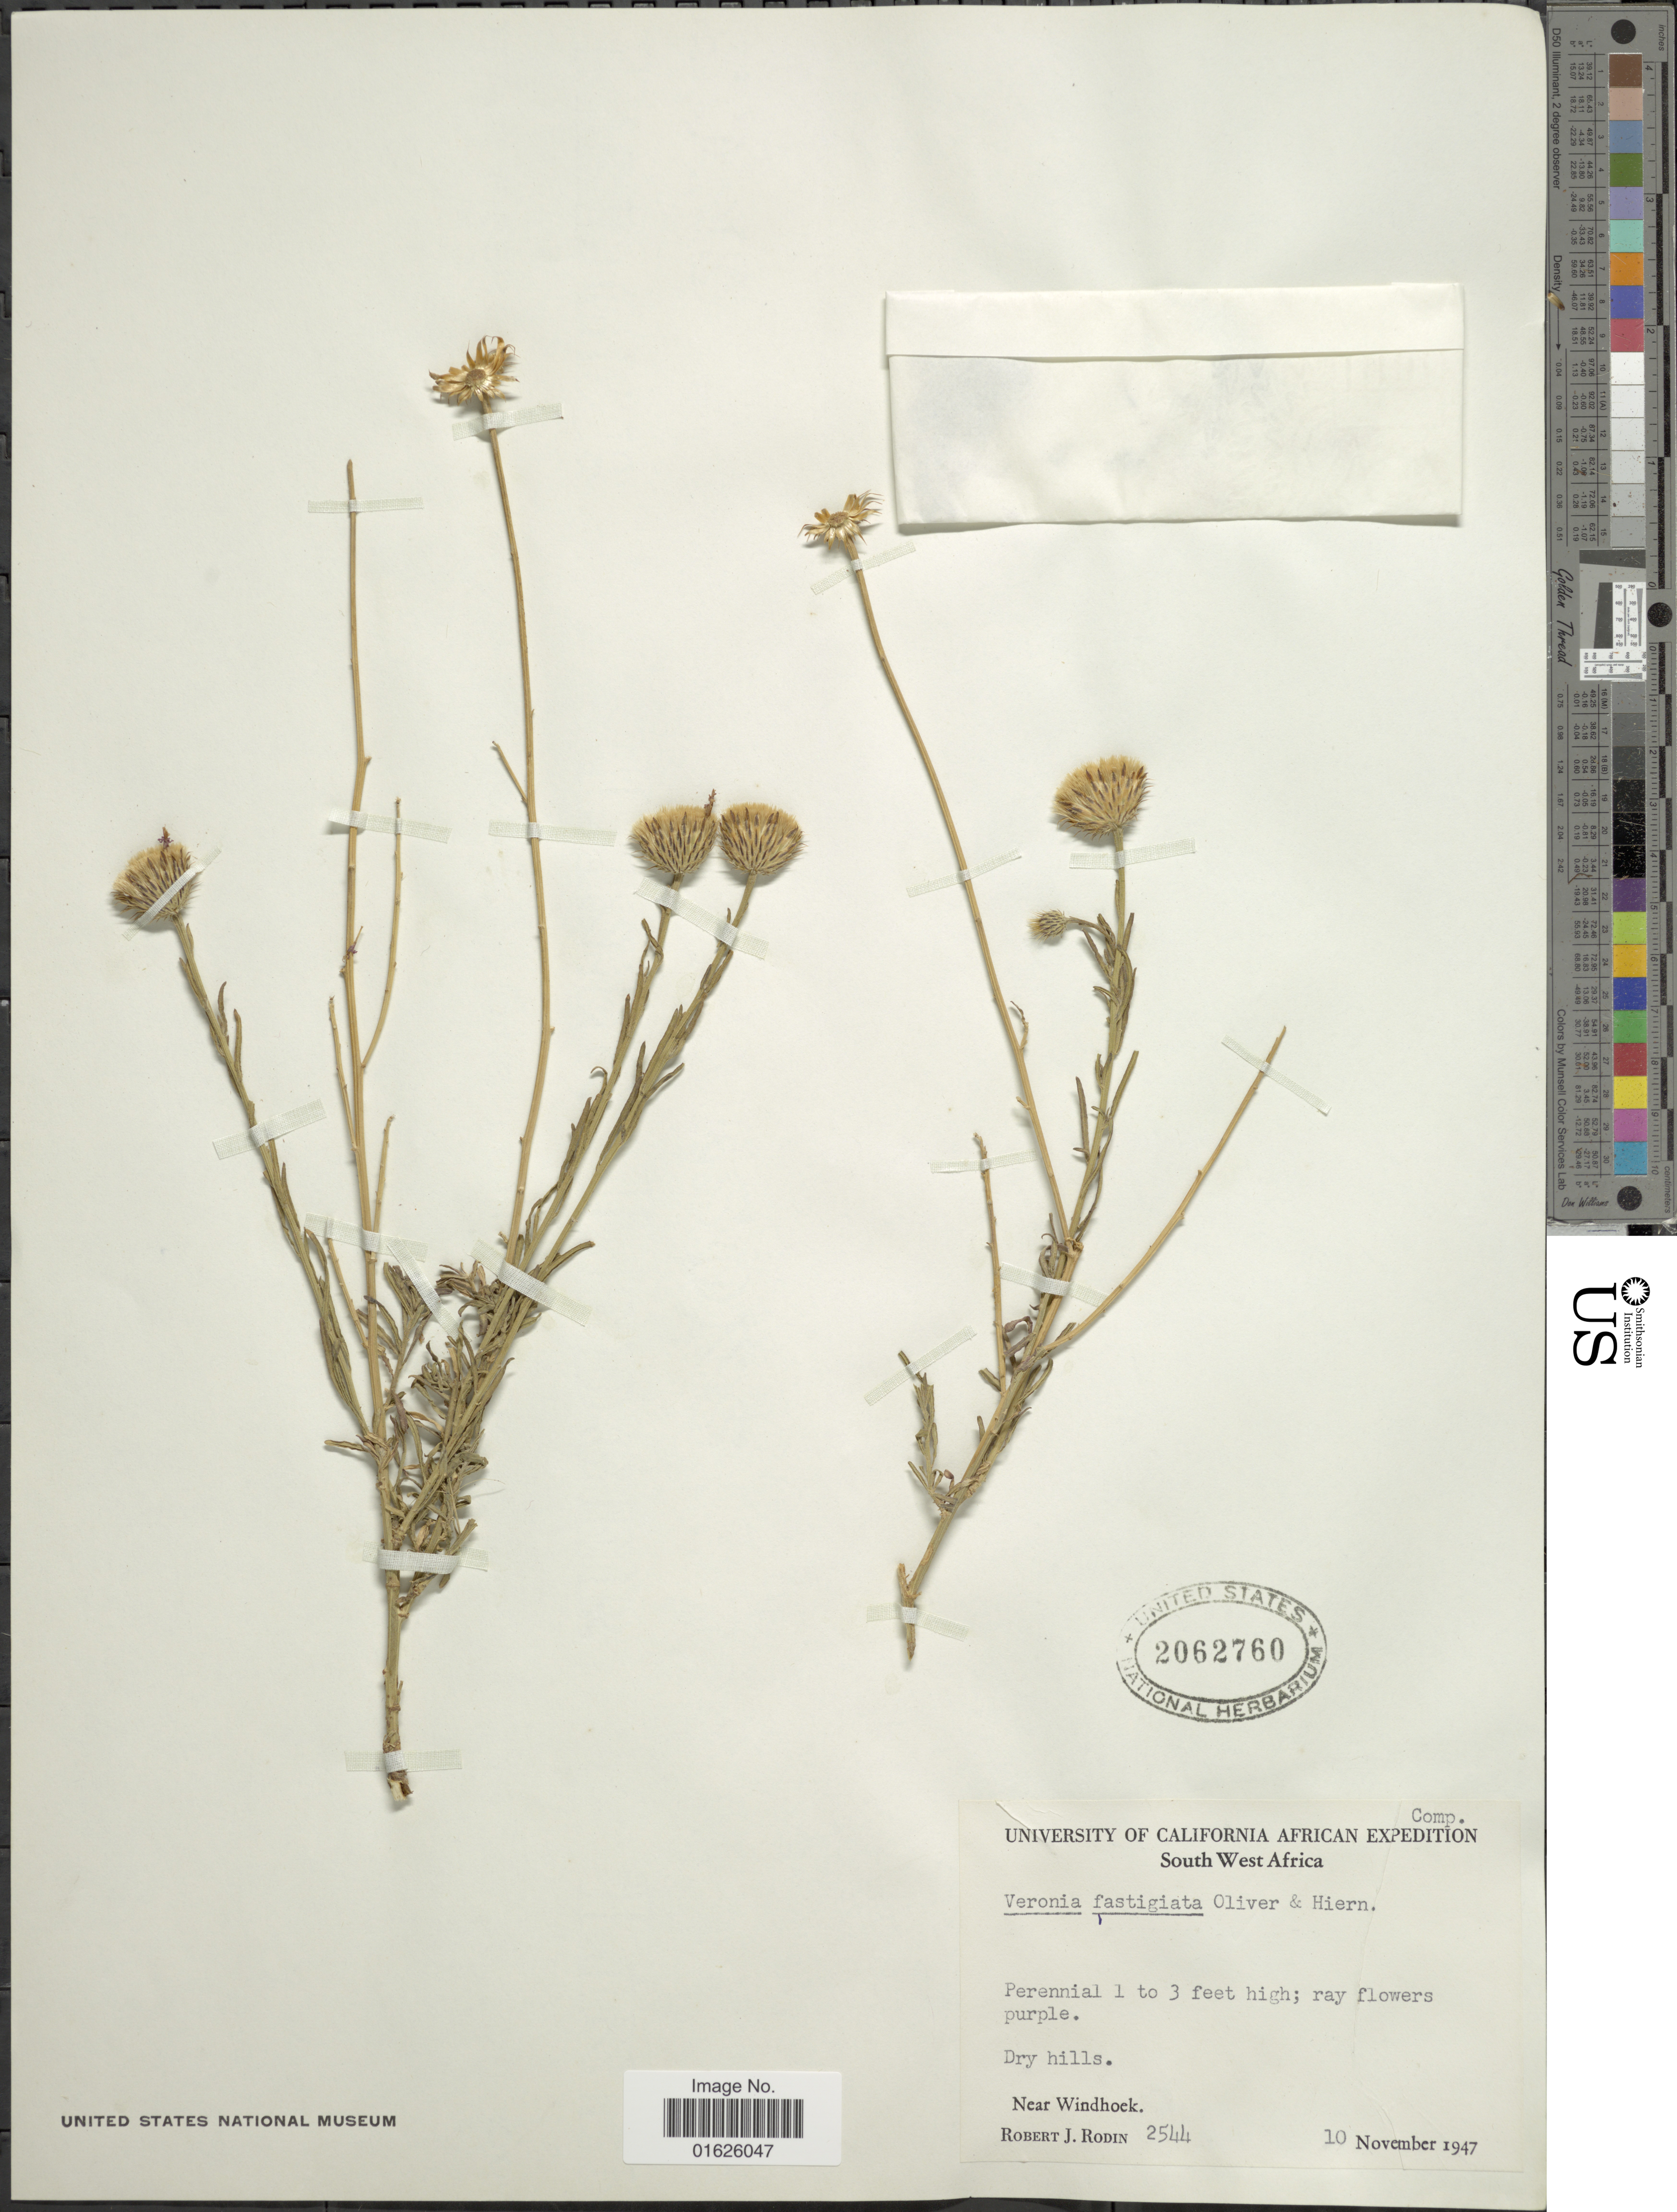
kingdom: Plantae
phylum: Tracheophyta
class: Magnoliopsida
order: Asterales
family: Asteraceae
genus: Parapolydora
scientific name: Parapolydora fastigiata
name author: (Oliv. & Hiern in Oliv.) H. Rob.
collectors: R. J. Rodin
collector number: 2544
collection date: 1947-11-10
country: Namibia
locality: South West Africa, Dry Hills near Windhoek.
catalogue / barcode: US 2062760